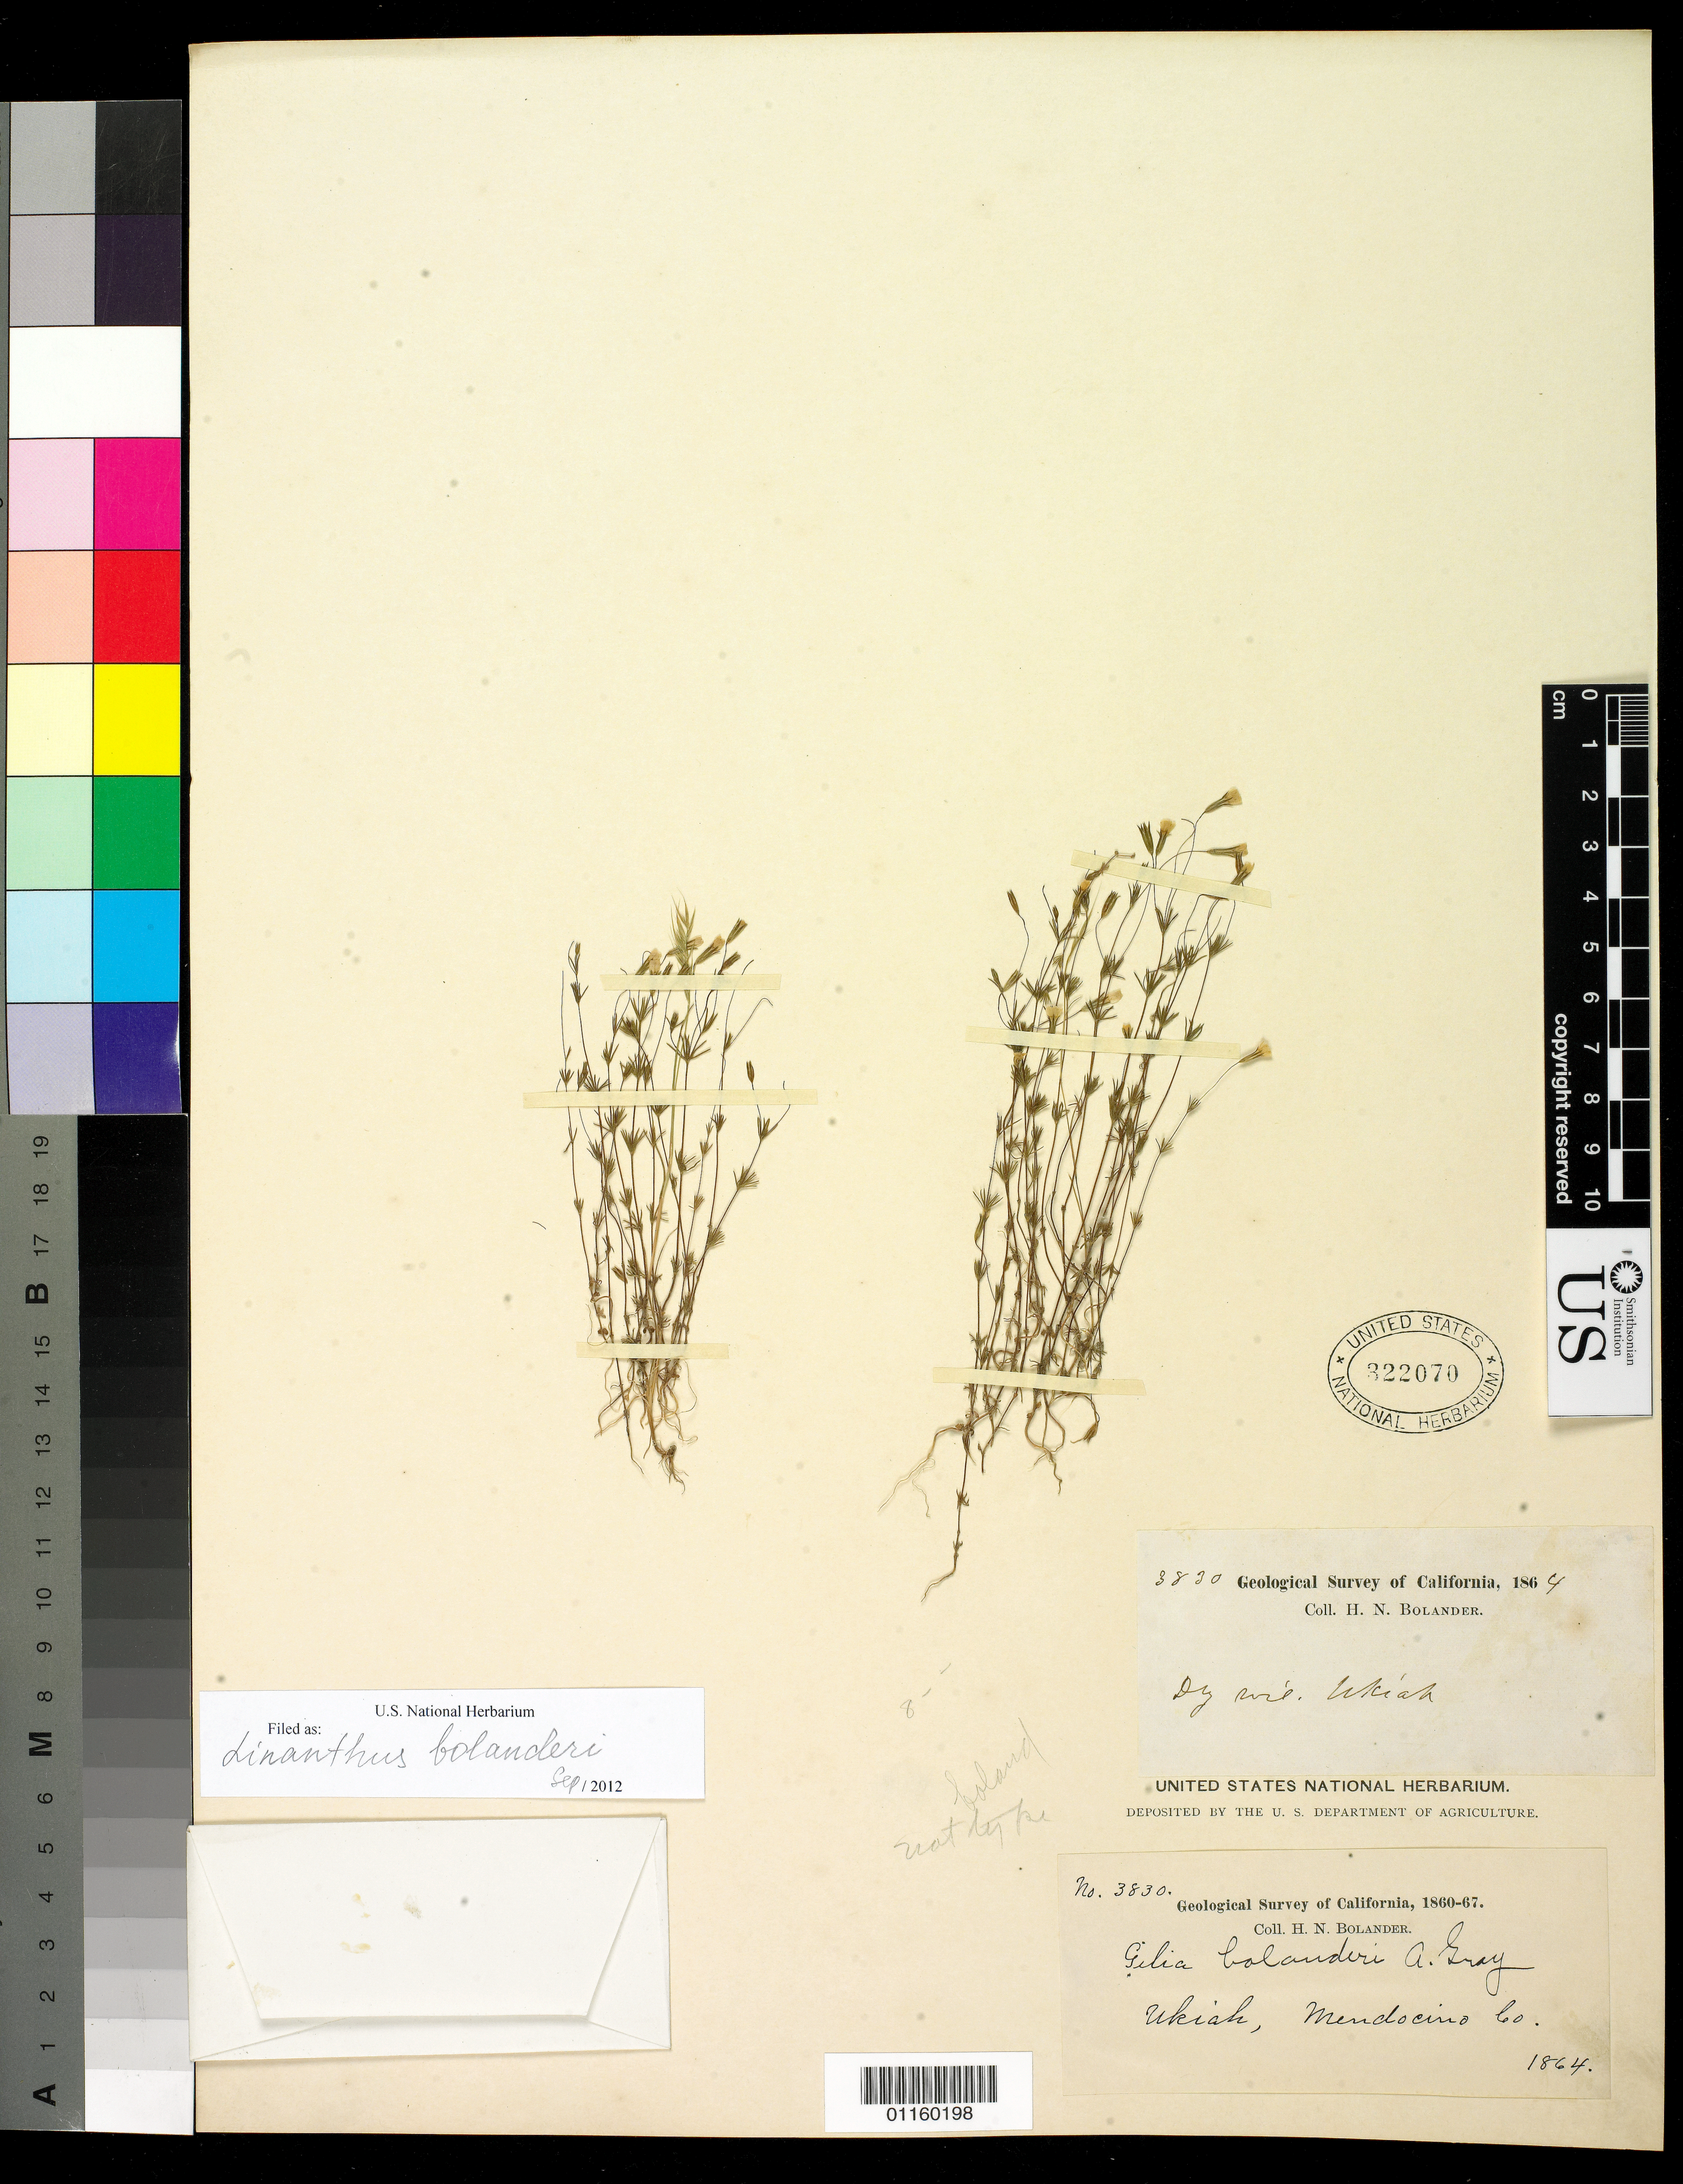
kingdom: Plantae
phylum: Tracheophyta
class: Magnoliopsida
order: Ericales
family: Polemoniaceae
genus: Leptosiphon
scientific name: Leptosiphon bolanderi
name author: (A. Gray) J.M. Porter & L.A. Johnson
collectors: H. Bolander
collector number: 3830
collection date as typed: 1864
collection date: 1864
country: United States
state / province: California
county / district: Medocino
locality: Ukiah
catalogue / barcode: US 322070